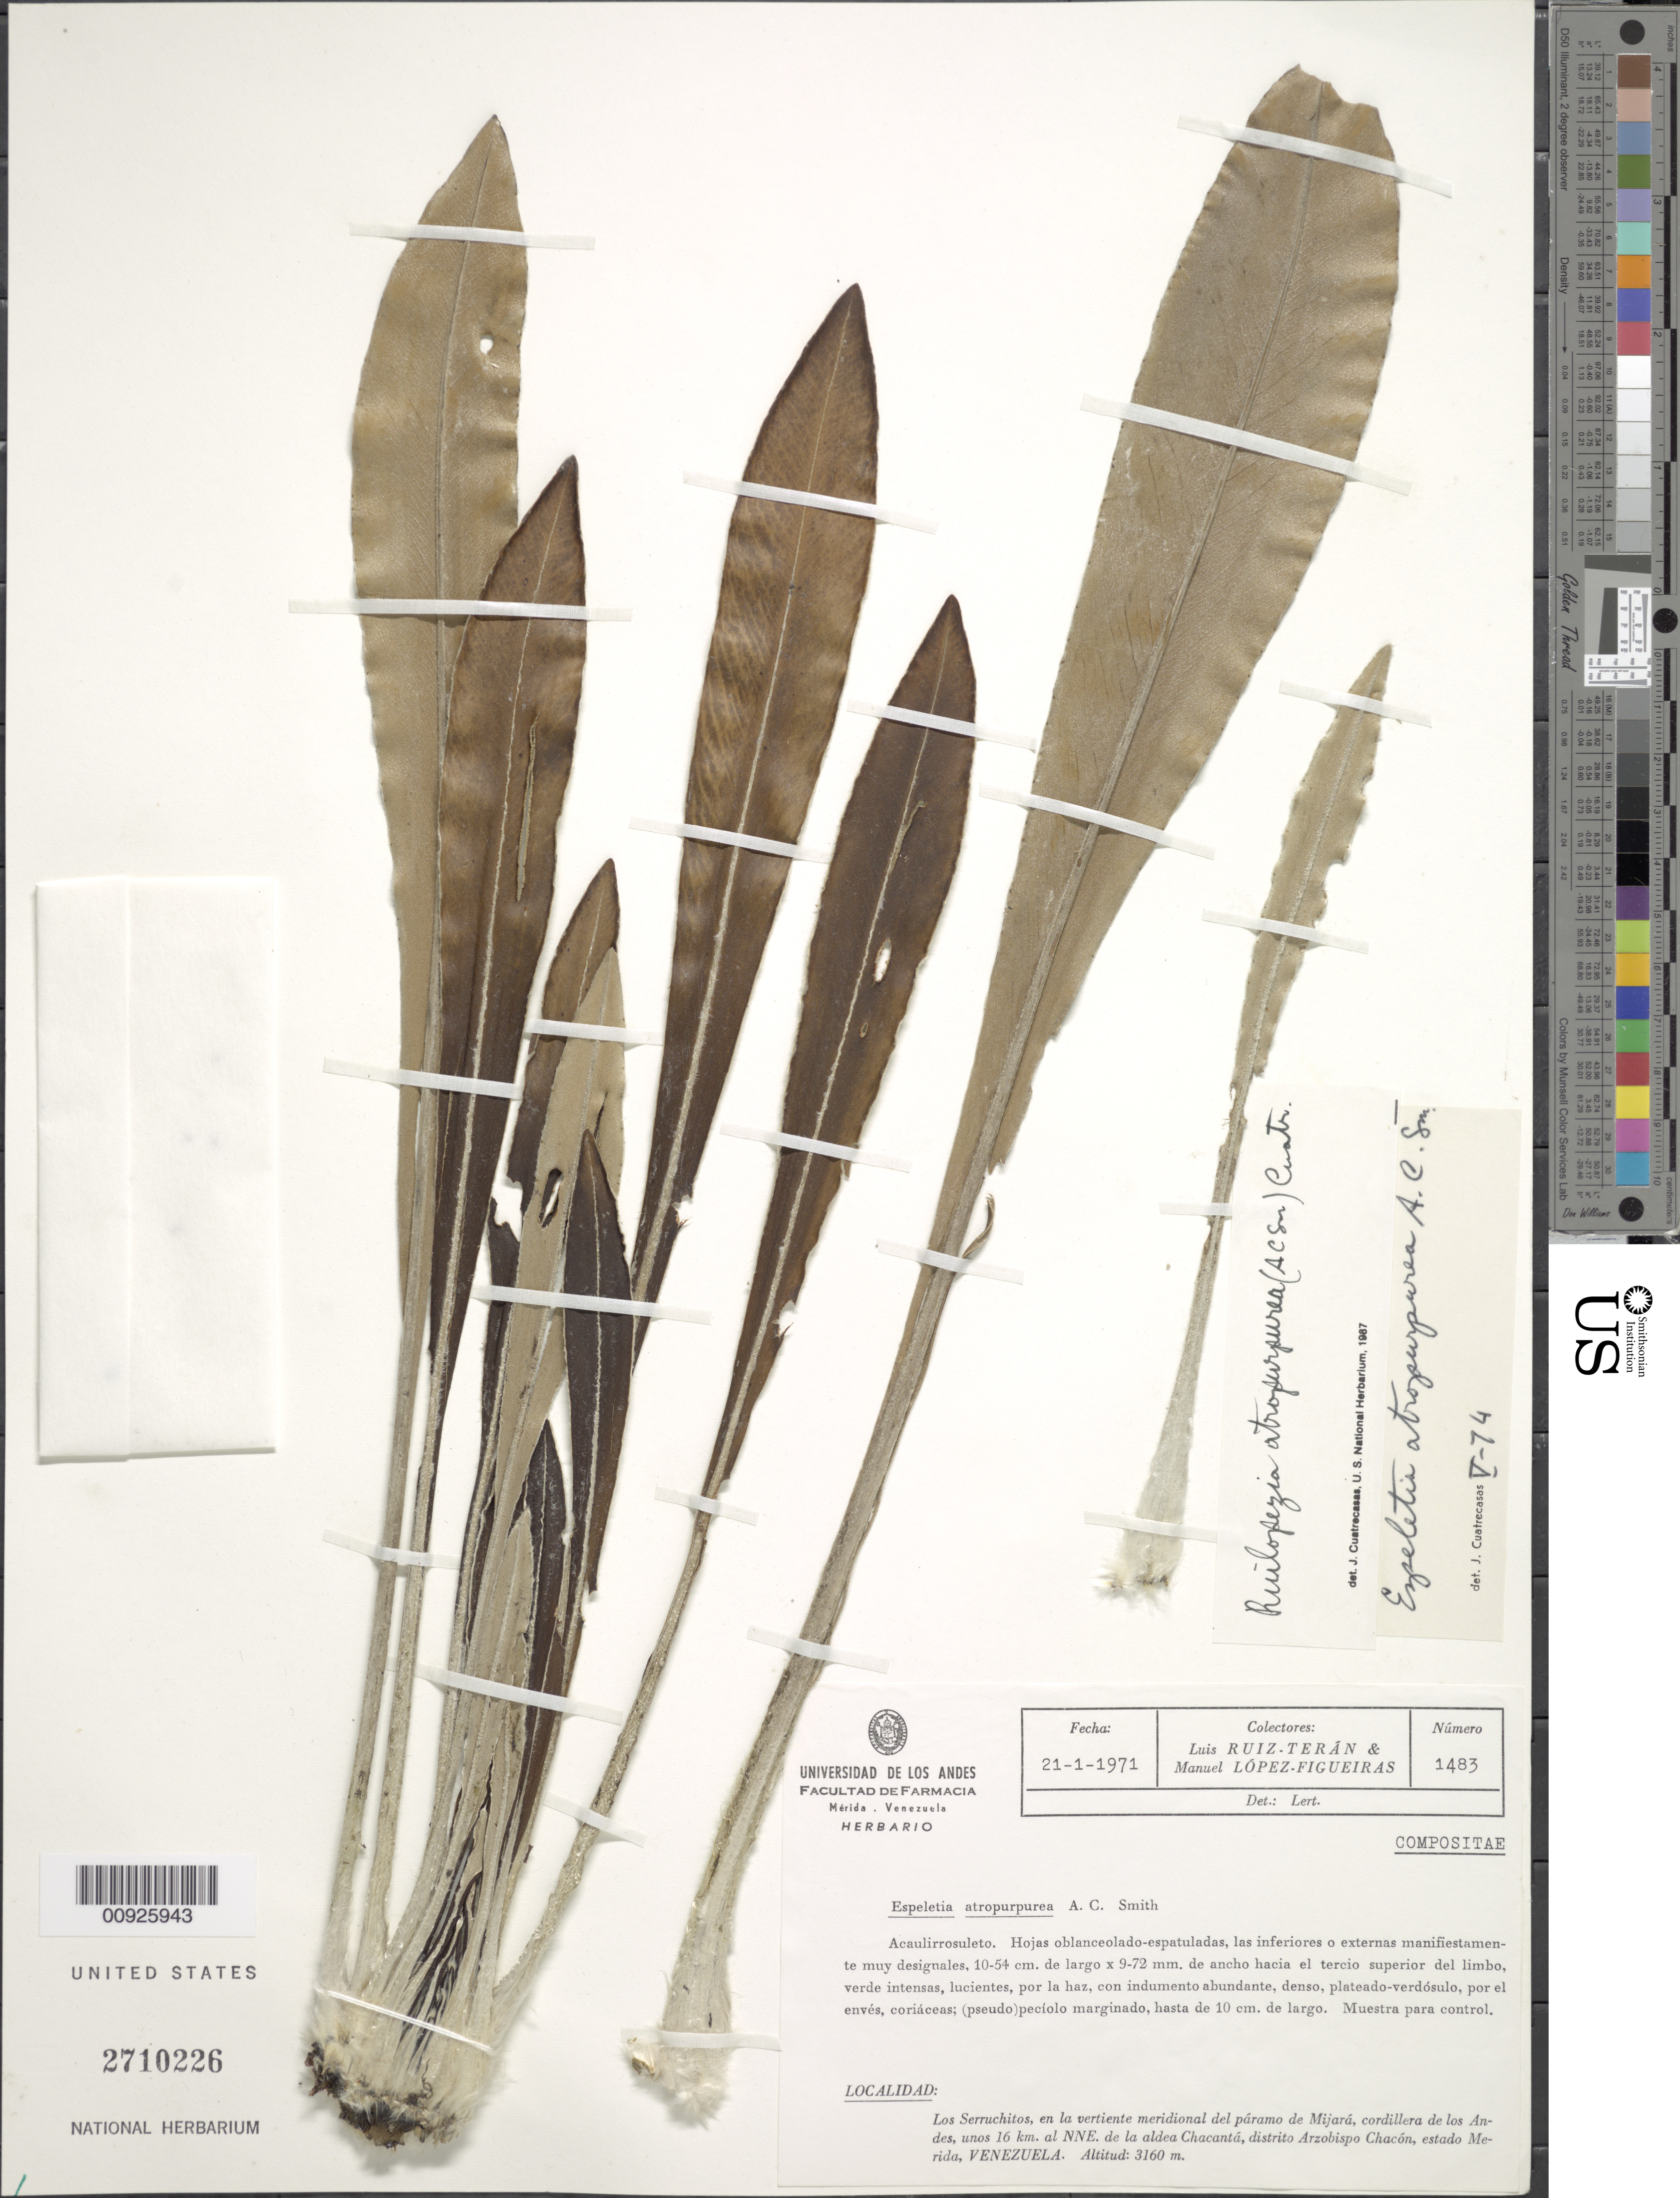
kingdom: Plantae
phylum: Tracheophyta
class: Magnoliopsida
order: Asterales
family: Asteraceae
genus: Ruilopezia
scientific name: Ruilopezia atropurpurea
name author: (A.C. Sm.) Cuatrec.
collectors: L. E. Ruíz-Terán & M. López Figueiras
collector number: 1483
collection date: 1971-01-21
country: Venezuela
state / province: Mérida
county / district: Arzobispo Chacón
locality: Los Serruchitos, en la vertiente meridional del Páramo de Mijará, cordillera de los Andes, unos 16 km al NNE de la aldea Chacantá.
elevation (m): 3160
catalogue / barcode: US 2710226